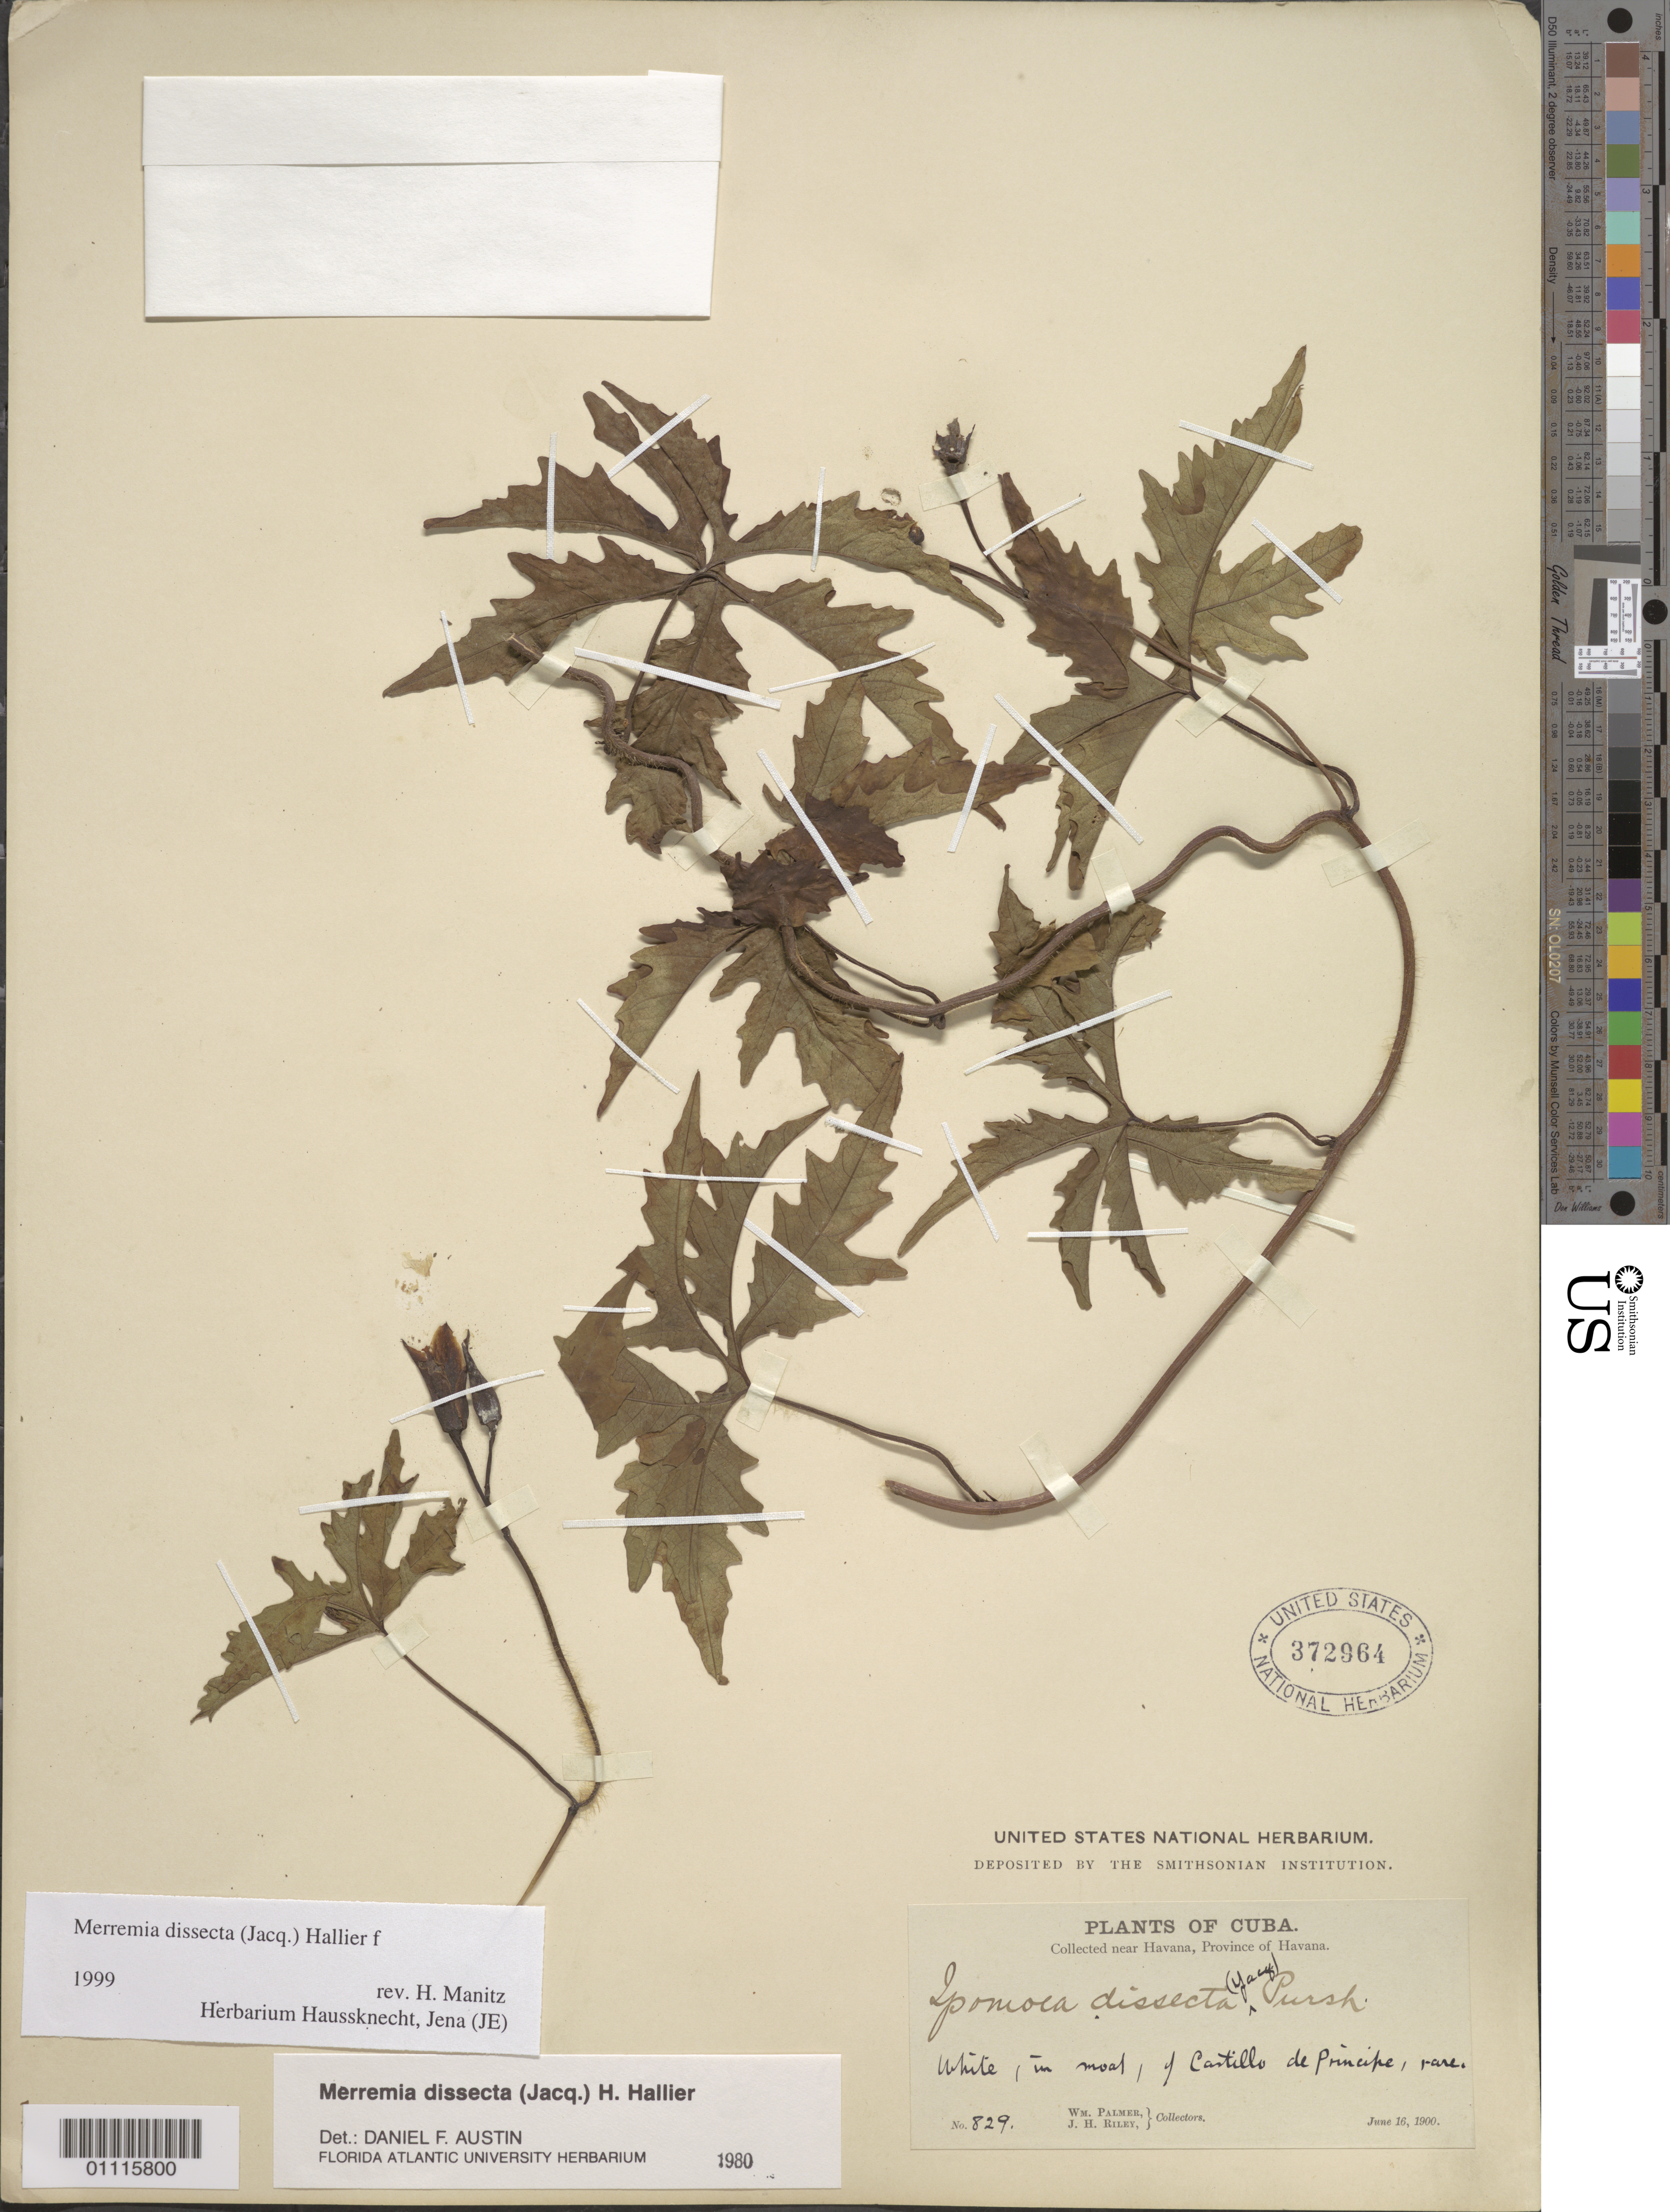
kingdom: Plantae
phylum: Tracheophyta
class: Magnoliopsida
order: Solanales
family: Convolvulaceae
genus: Distimake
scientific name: Distimake dissectus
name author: (Jacq.) A. R. Simões & Staples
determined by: Strong, Mark T., (BOT), Smithsonian Institution - National Museum of Natural History (UNITED STATES)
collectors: W. Palmer & J. H. Riley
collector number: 829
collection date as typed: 18 Jun 1900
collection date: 1900-06-18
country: Cuba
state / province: La Habana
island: Cuba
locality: Castillo de Principe In road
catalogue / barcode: US 372964